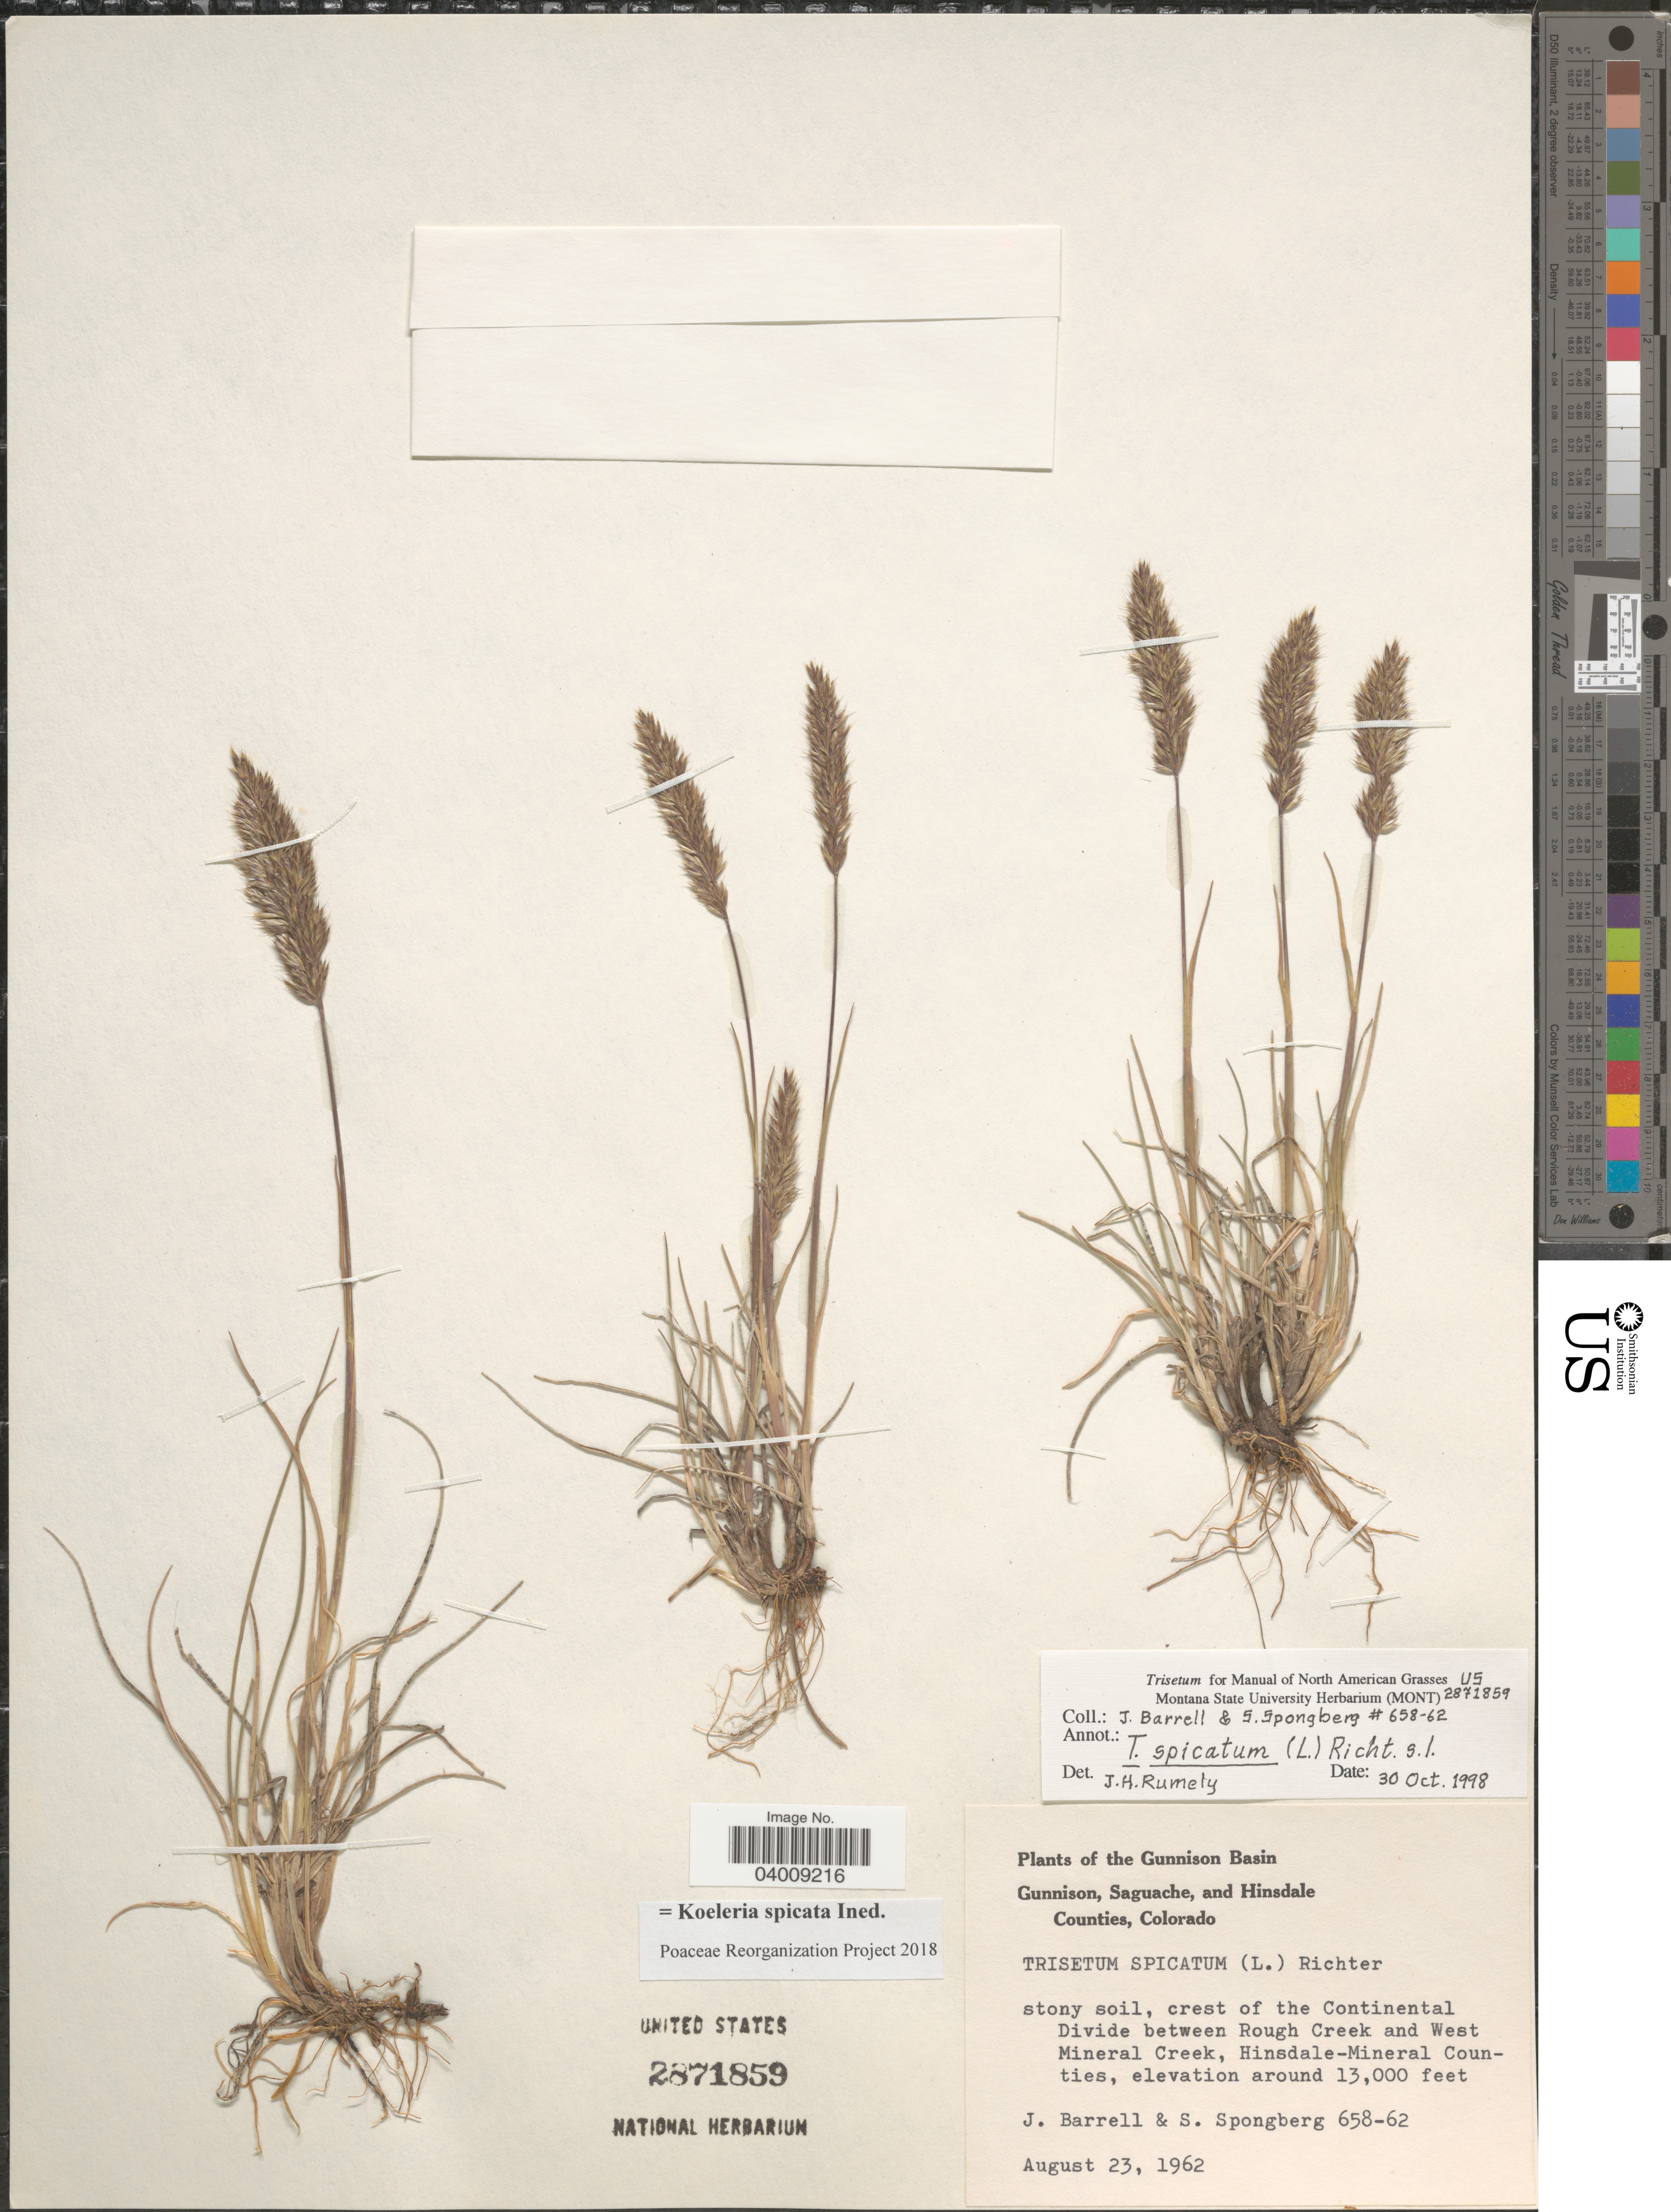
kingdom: Plantae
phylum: Tracheophyta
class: Liliopsida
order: Poales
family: Poaceae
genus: Koeleria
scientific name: Koeleria spicata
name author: (L.) Barberá et al.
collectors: J. Barrell & S. A.Spongberg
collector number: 658-62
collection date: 1962-08-23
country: United States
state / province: Colorado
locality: The Gunnison Basin. . Stony soil, crest of the Continental Divide between Rough Creek and West Mineral Creek, Hinsdale-Mineral Counties.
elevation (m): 3962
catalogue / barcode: US 2871859